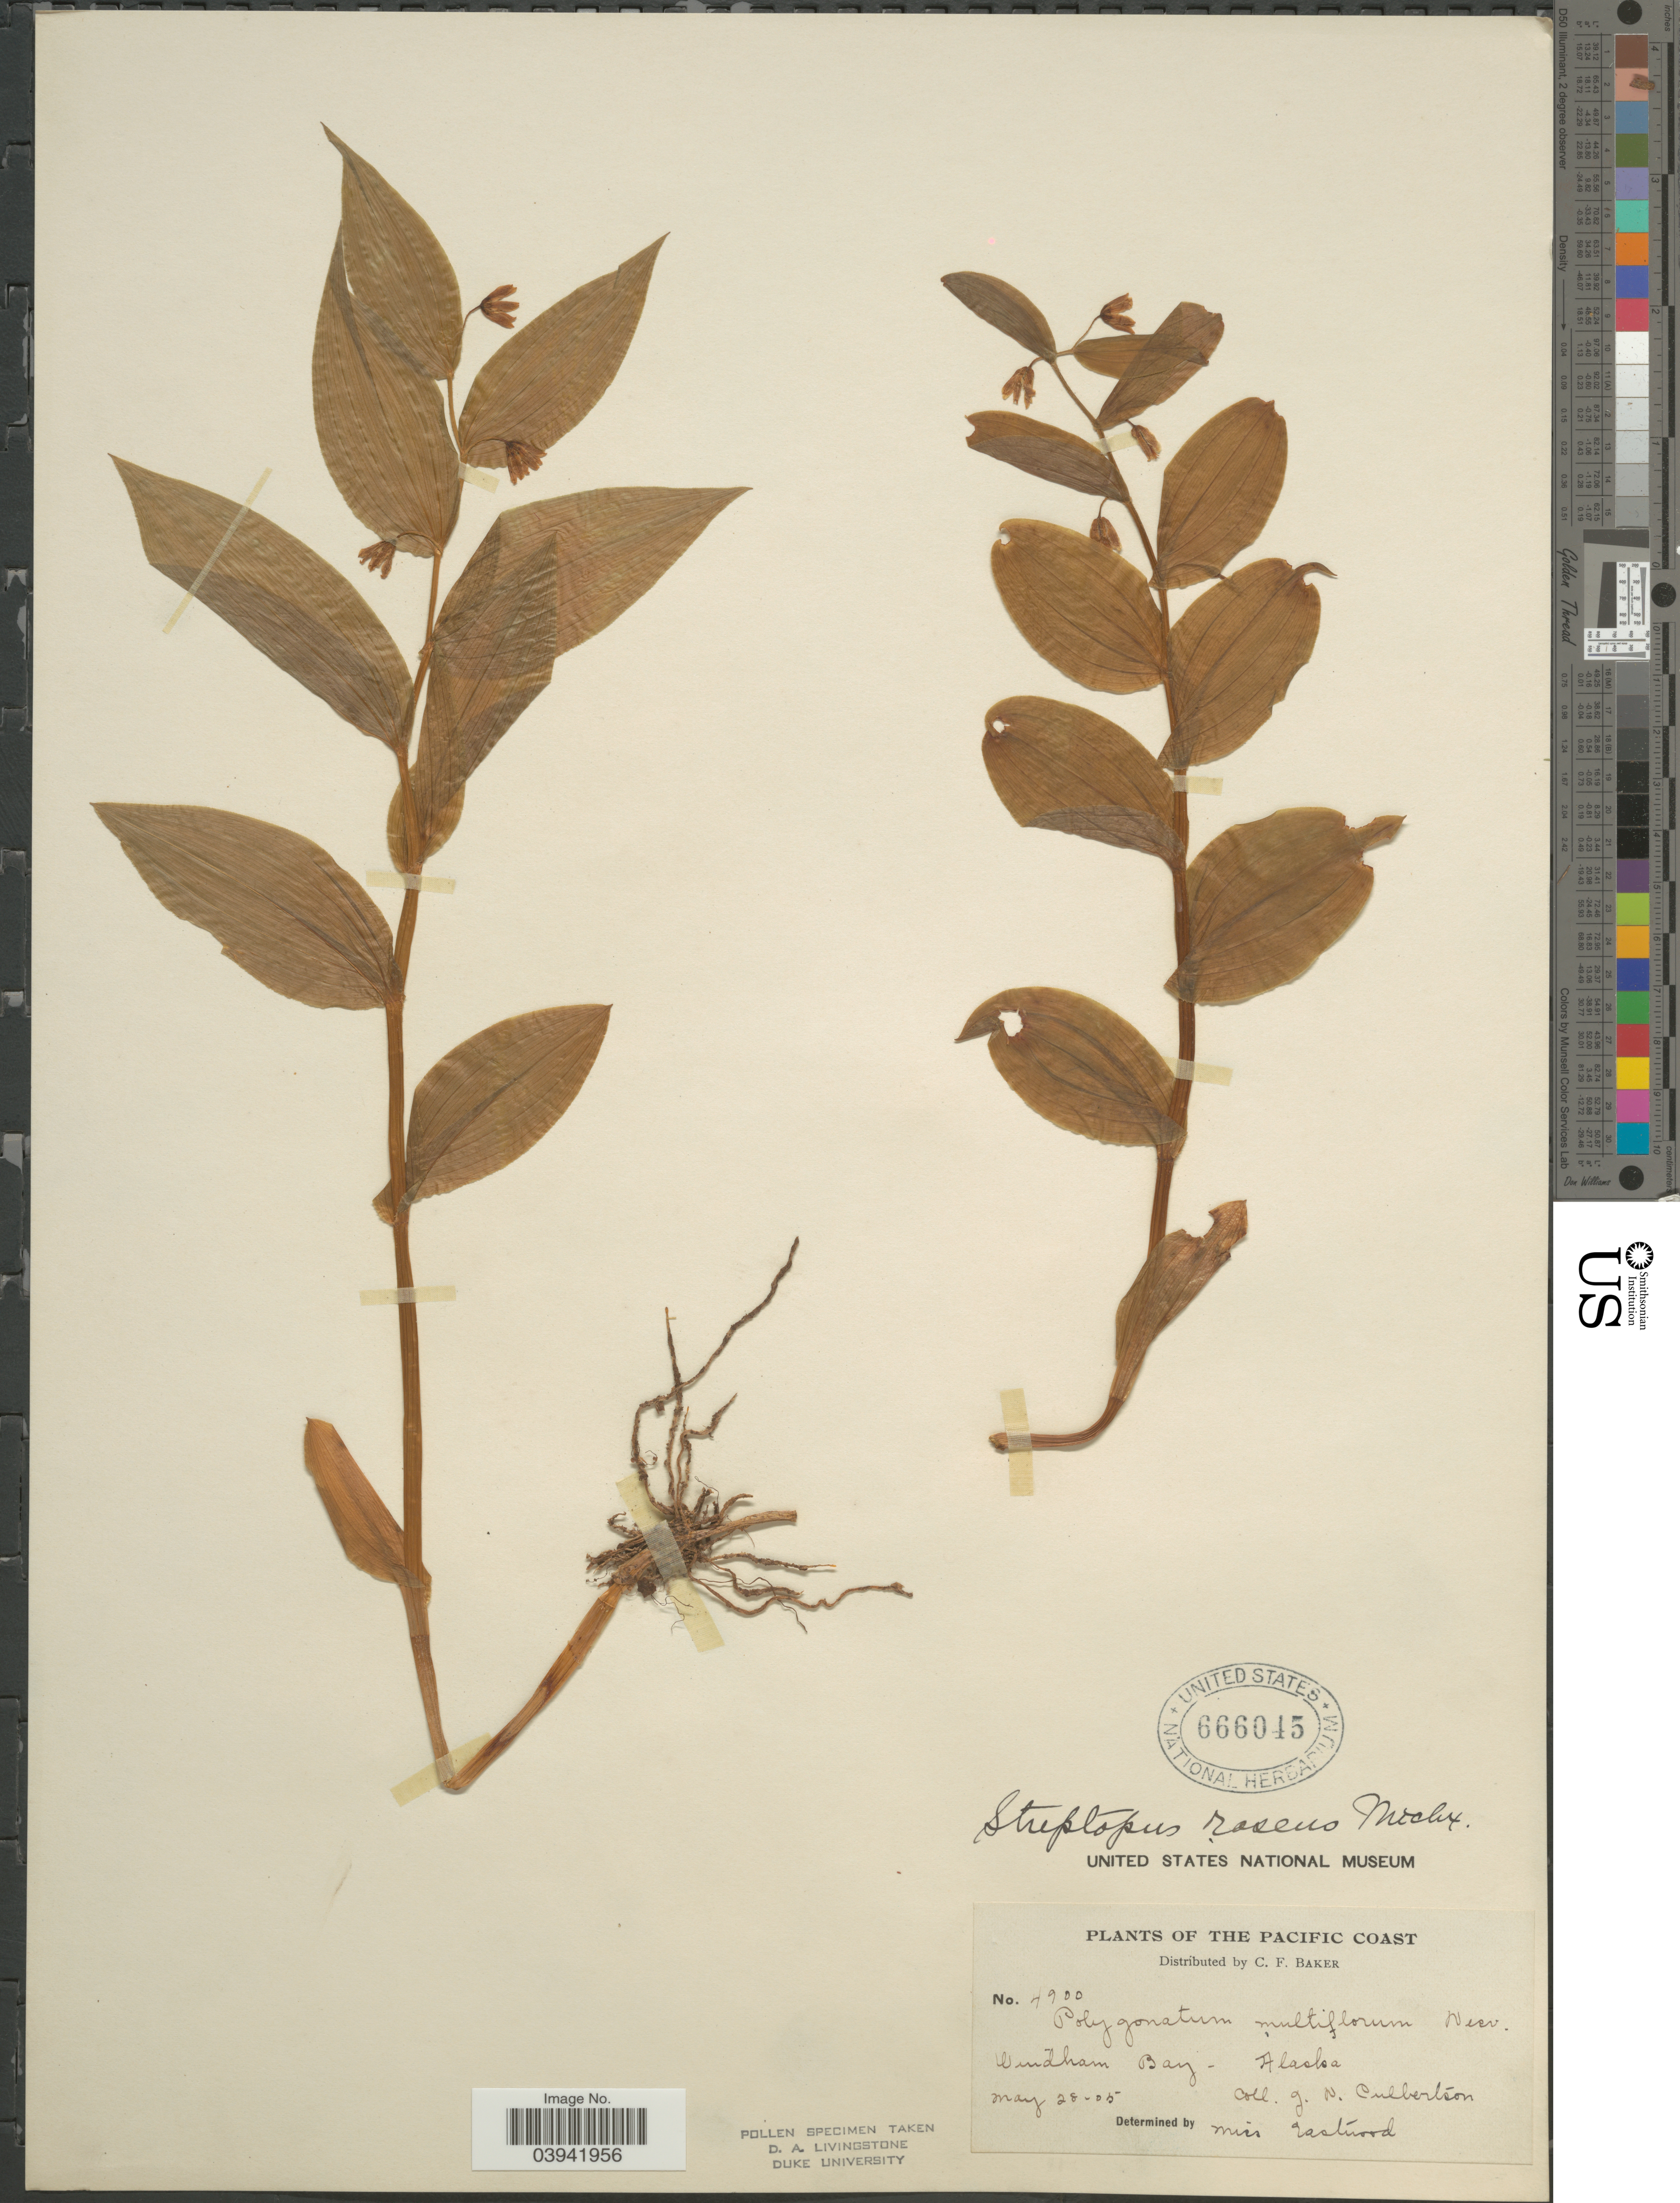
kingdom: Plantae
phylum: Tracheophyta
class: Liliopsida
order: Liliales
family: Liliaceae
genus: Streptopus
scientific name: Streptopus roseus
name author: Michx.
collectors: J. Culbertson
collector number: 4900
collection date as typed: Transcribed d/m/y: 28/5/5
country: United States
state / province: Alaska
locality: The Pacific Coast. Windha Bay.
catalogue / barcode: US 666045